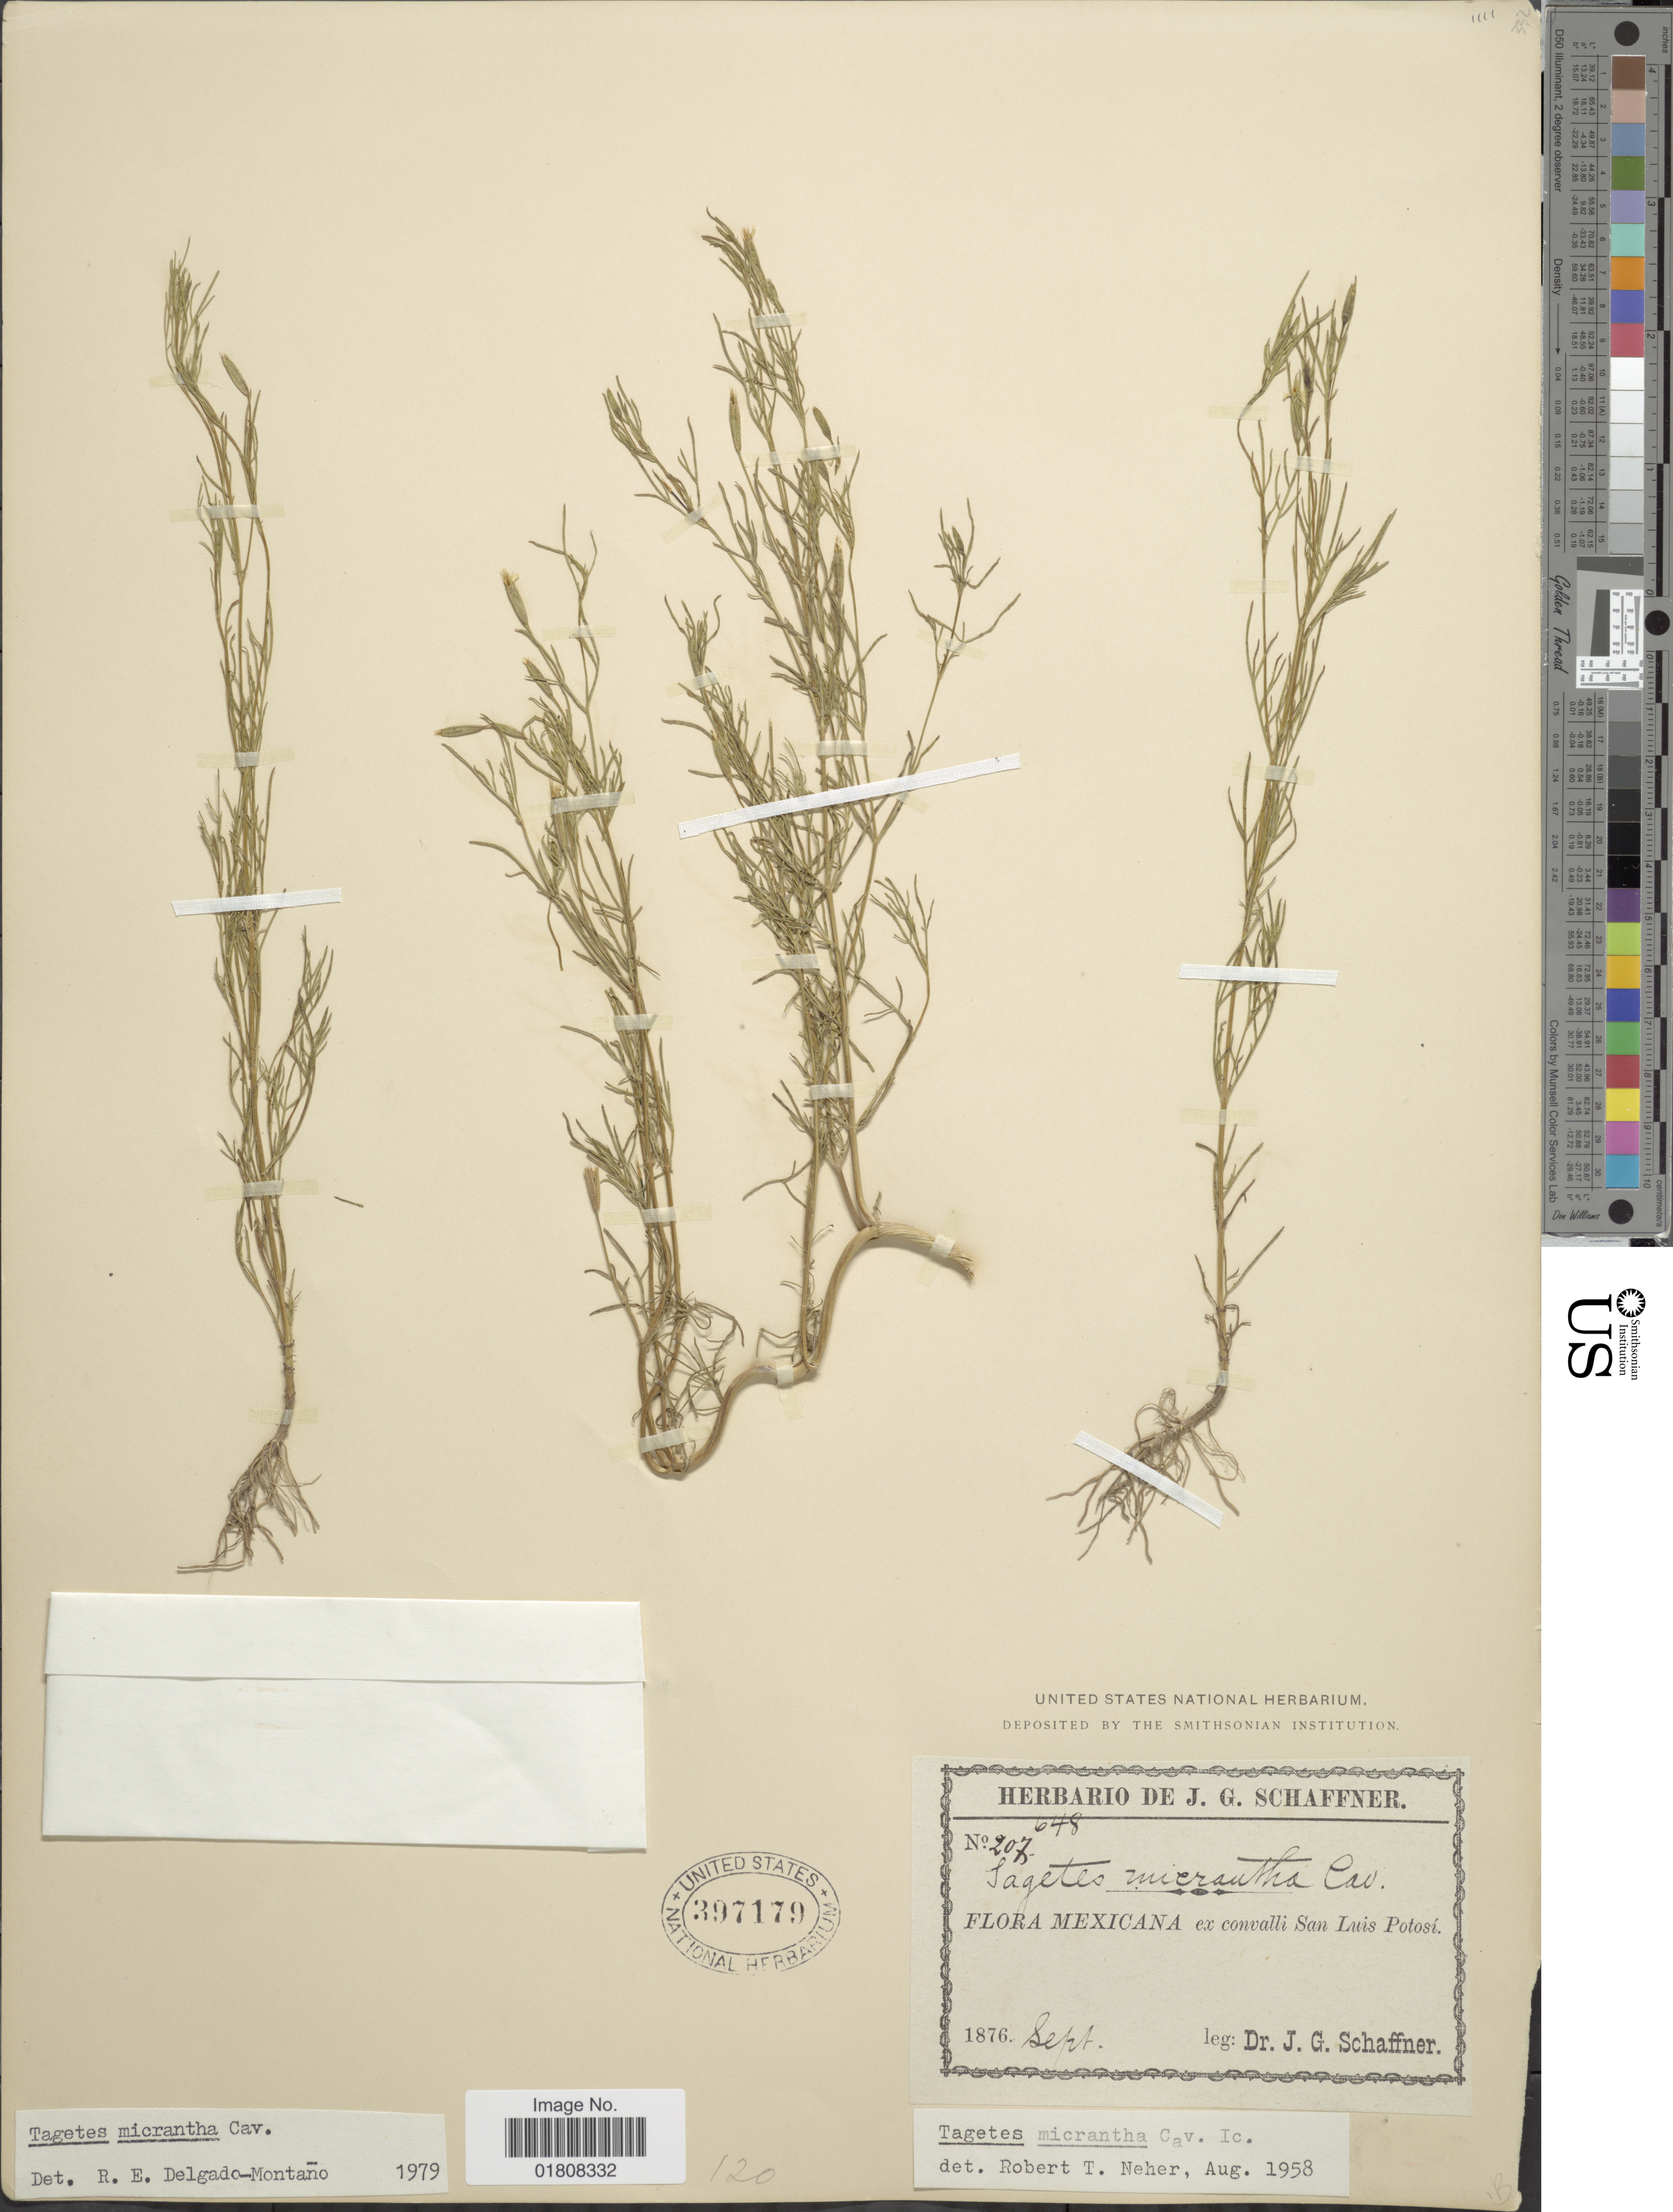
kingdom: Plantae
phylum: Tracheophyta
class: Magnoliopsida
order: Asterales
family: Asteraceae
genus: Tagetes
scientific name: Tagetes micrantha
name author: Cav.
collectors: J. G. Schaffner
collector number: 207/648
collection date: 1876-09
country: Mexico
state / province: San Luis Potosí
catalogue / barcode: US 397179